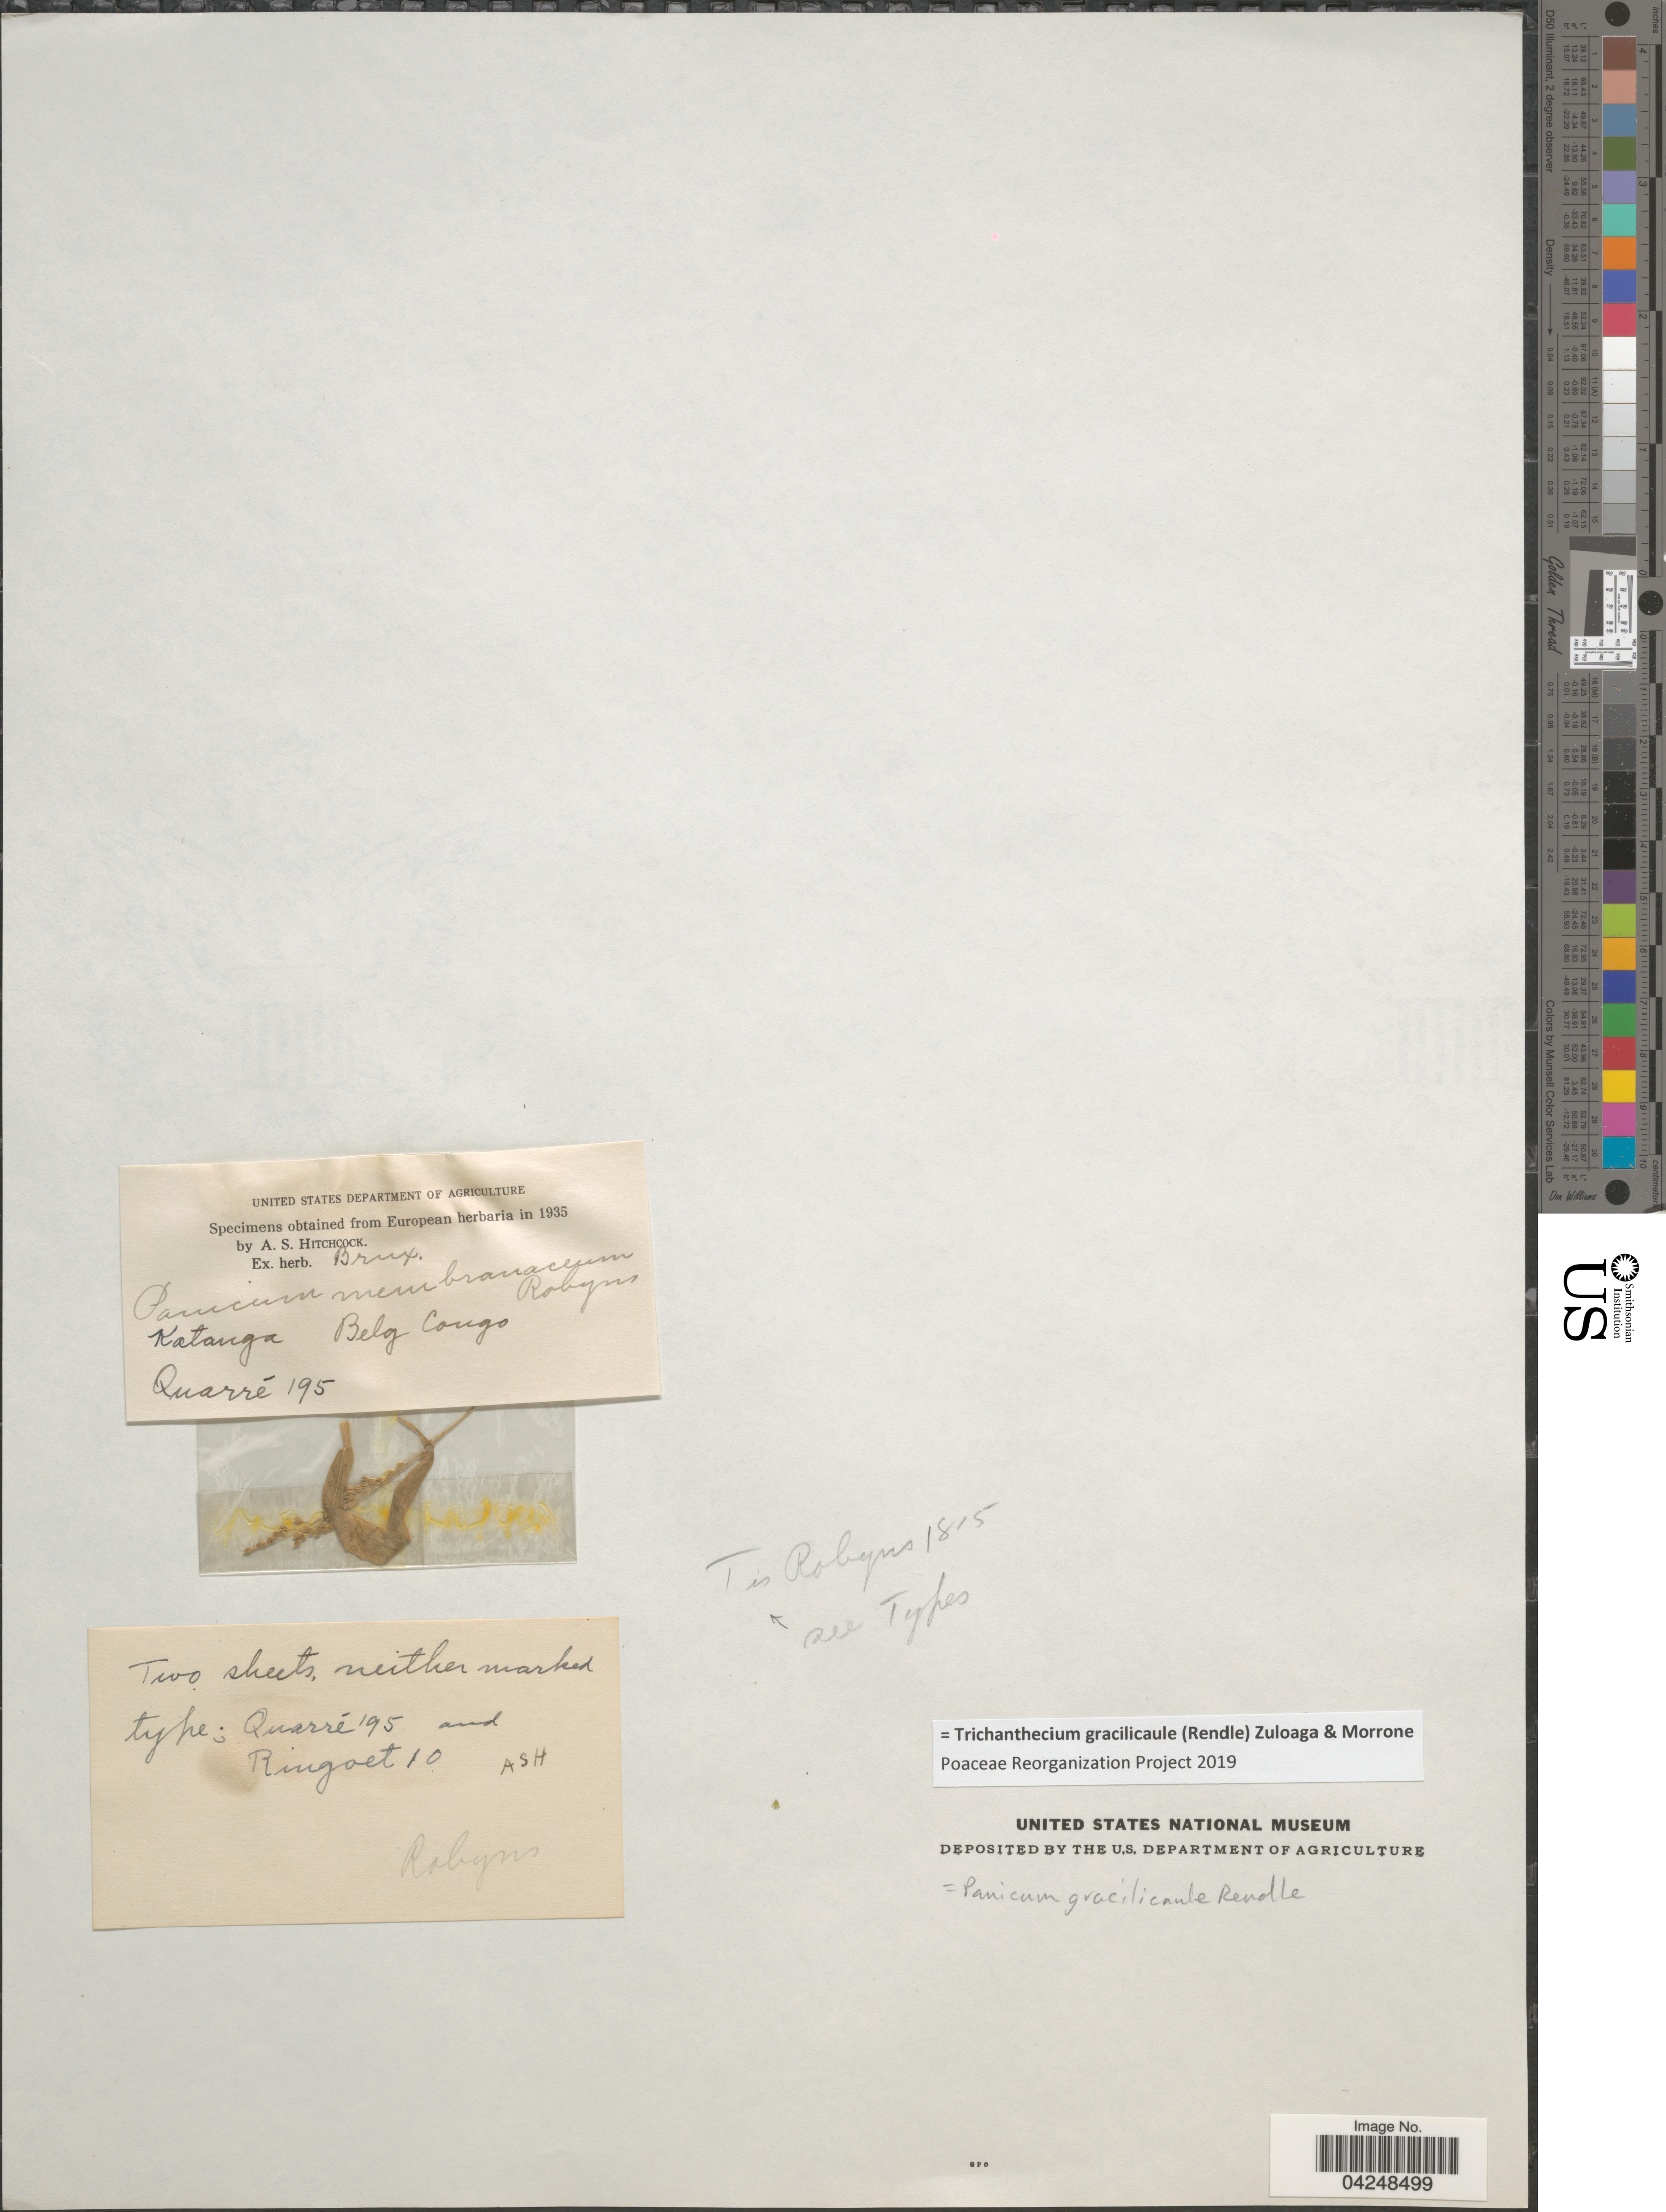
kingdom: Plantae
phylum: Tracheophyta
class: Liliopsida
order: Poales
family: Poaceae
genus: Trichanthecium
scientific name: Trichanthecium gracilicaule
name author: (Rendle) Zuloaga & Morrone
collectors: -. Quarre & Ringoet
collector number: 195/10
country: Congo, Democratic Republic of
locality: Katanga, Belg Congo.